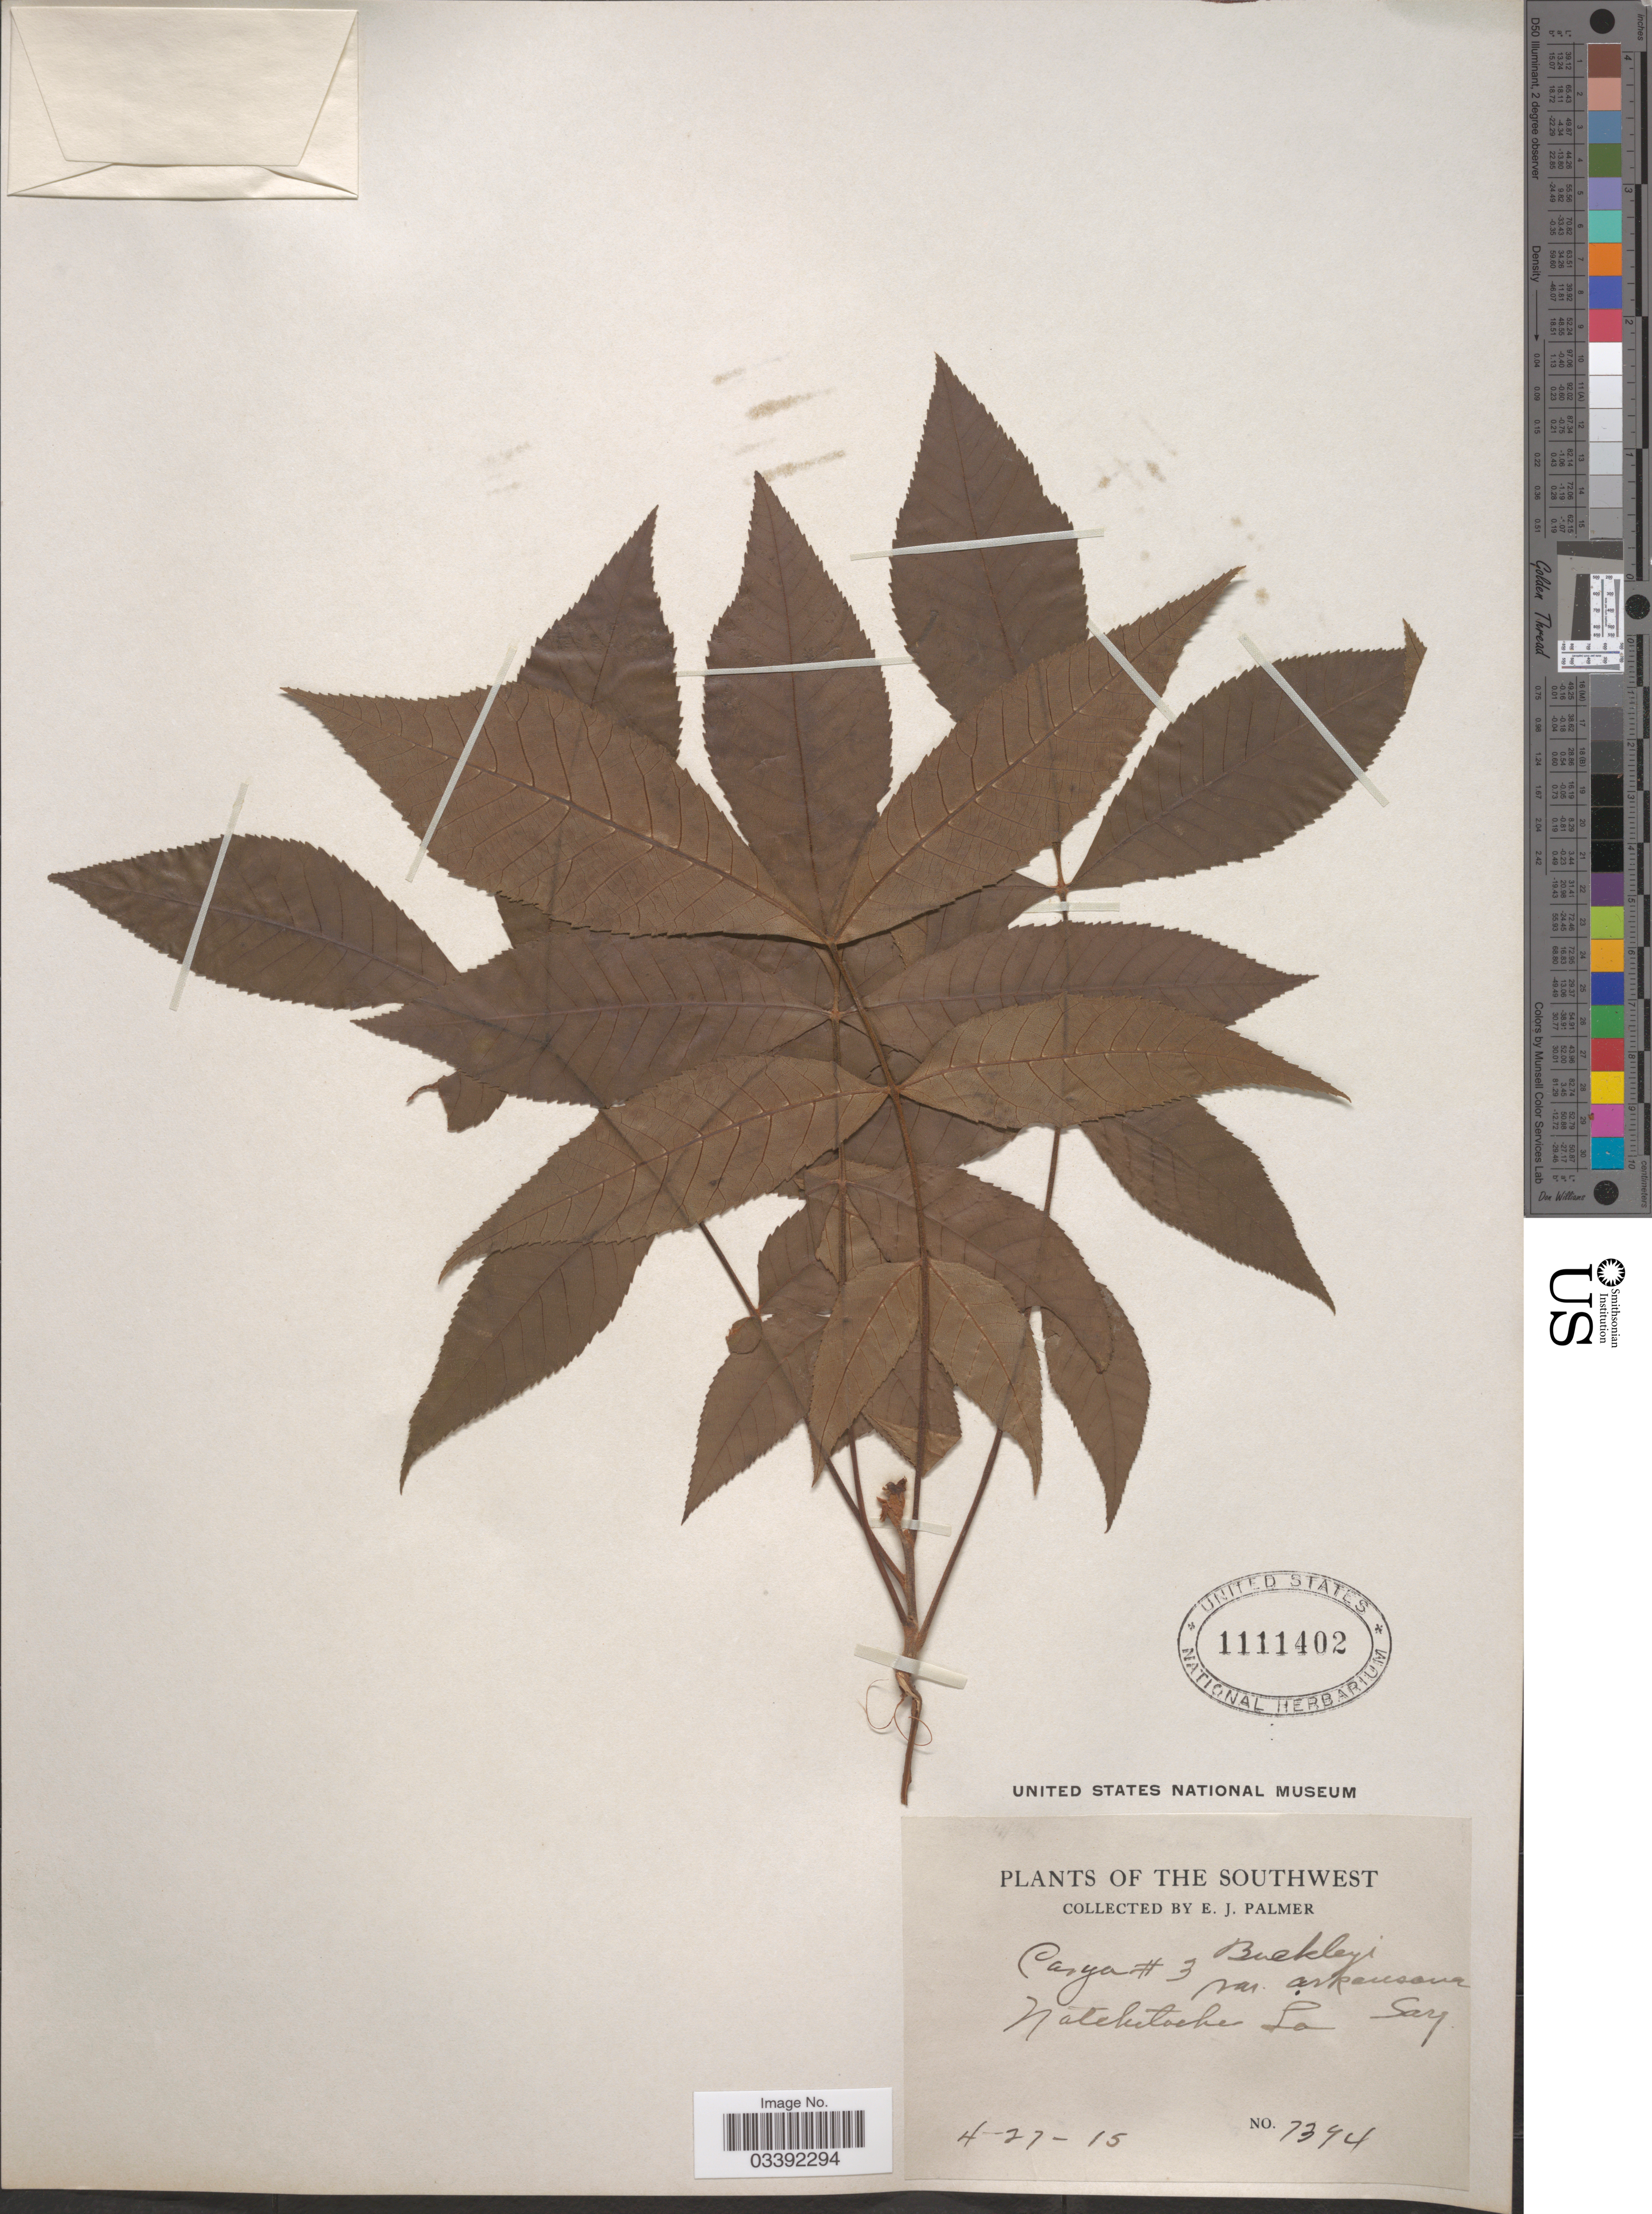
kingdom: Plantae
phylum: Tracheophyta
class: Magnoliopsida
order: Fagales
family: Juglandaceae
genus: Carya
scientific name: Carya texana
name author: Buckley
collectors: E. J. Palmer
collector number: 7394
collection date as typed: Transcribed d/m/y: 27/4/15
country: United States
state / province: Louisiana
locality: Southwest. Natchitoches.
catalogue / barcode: US 1111402